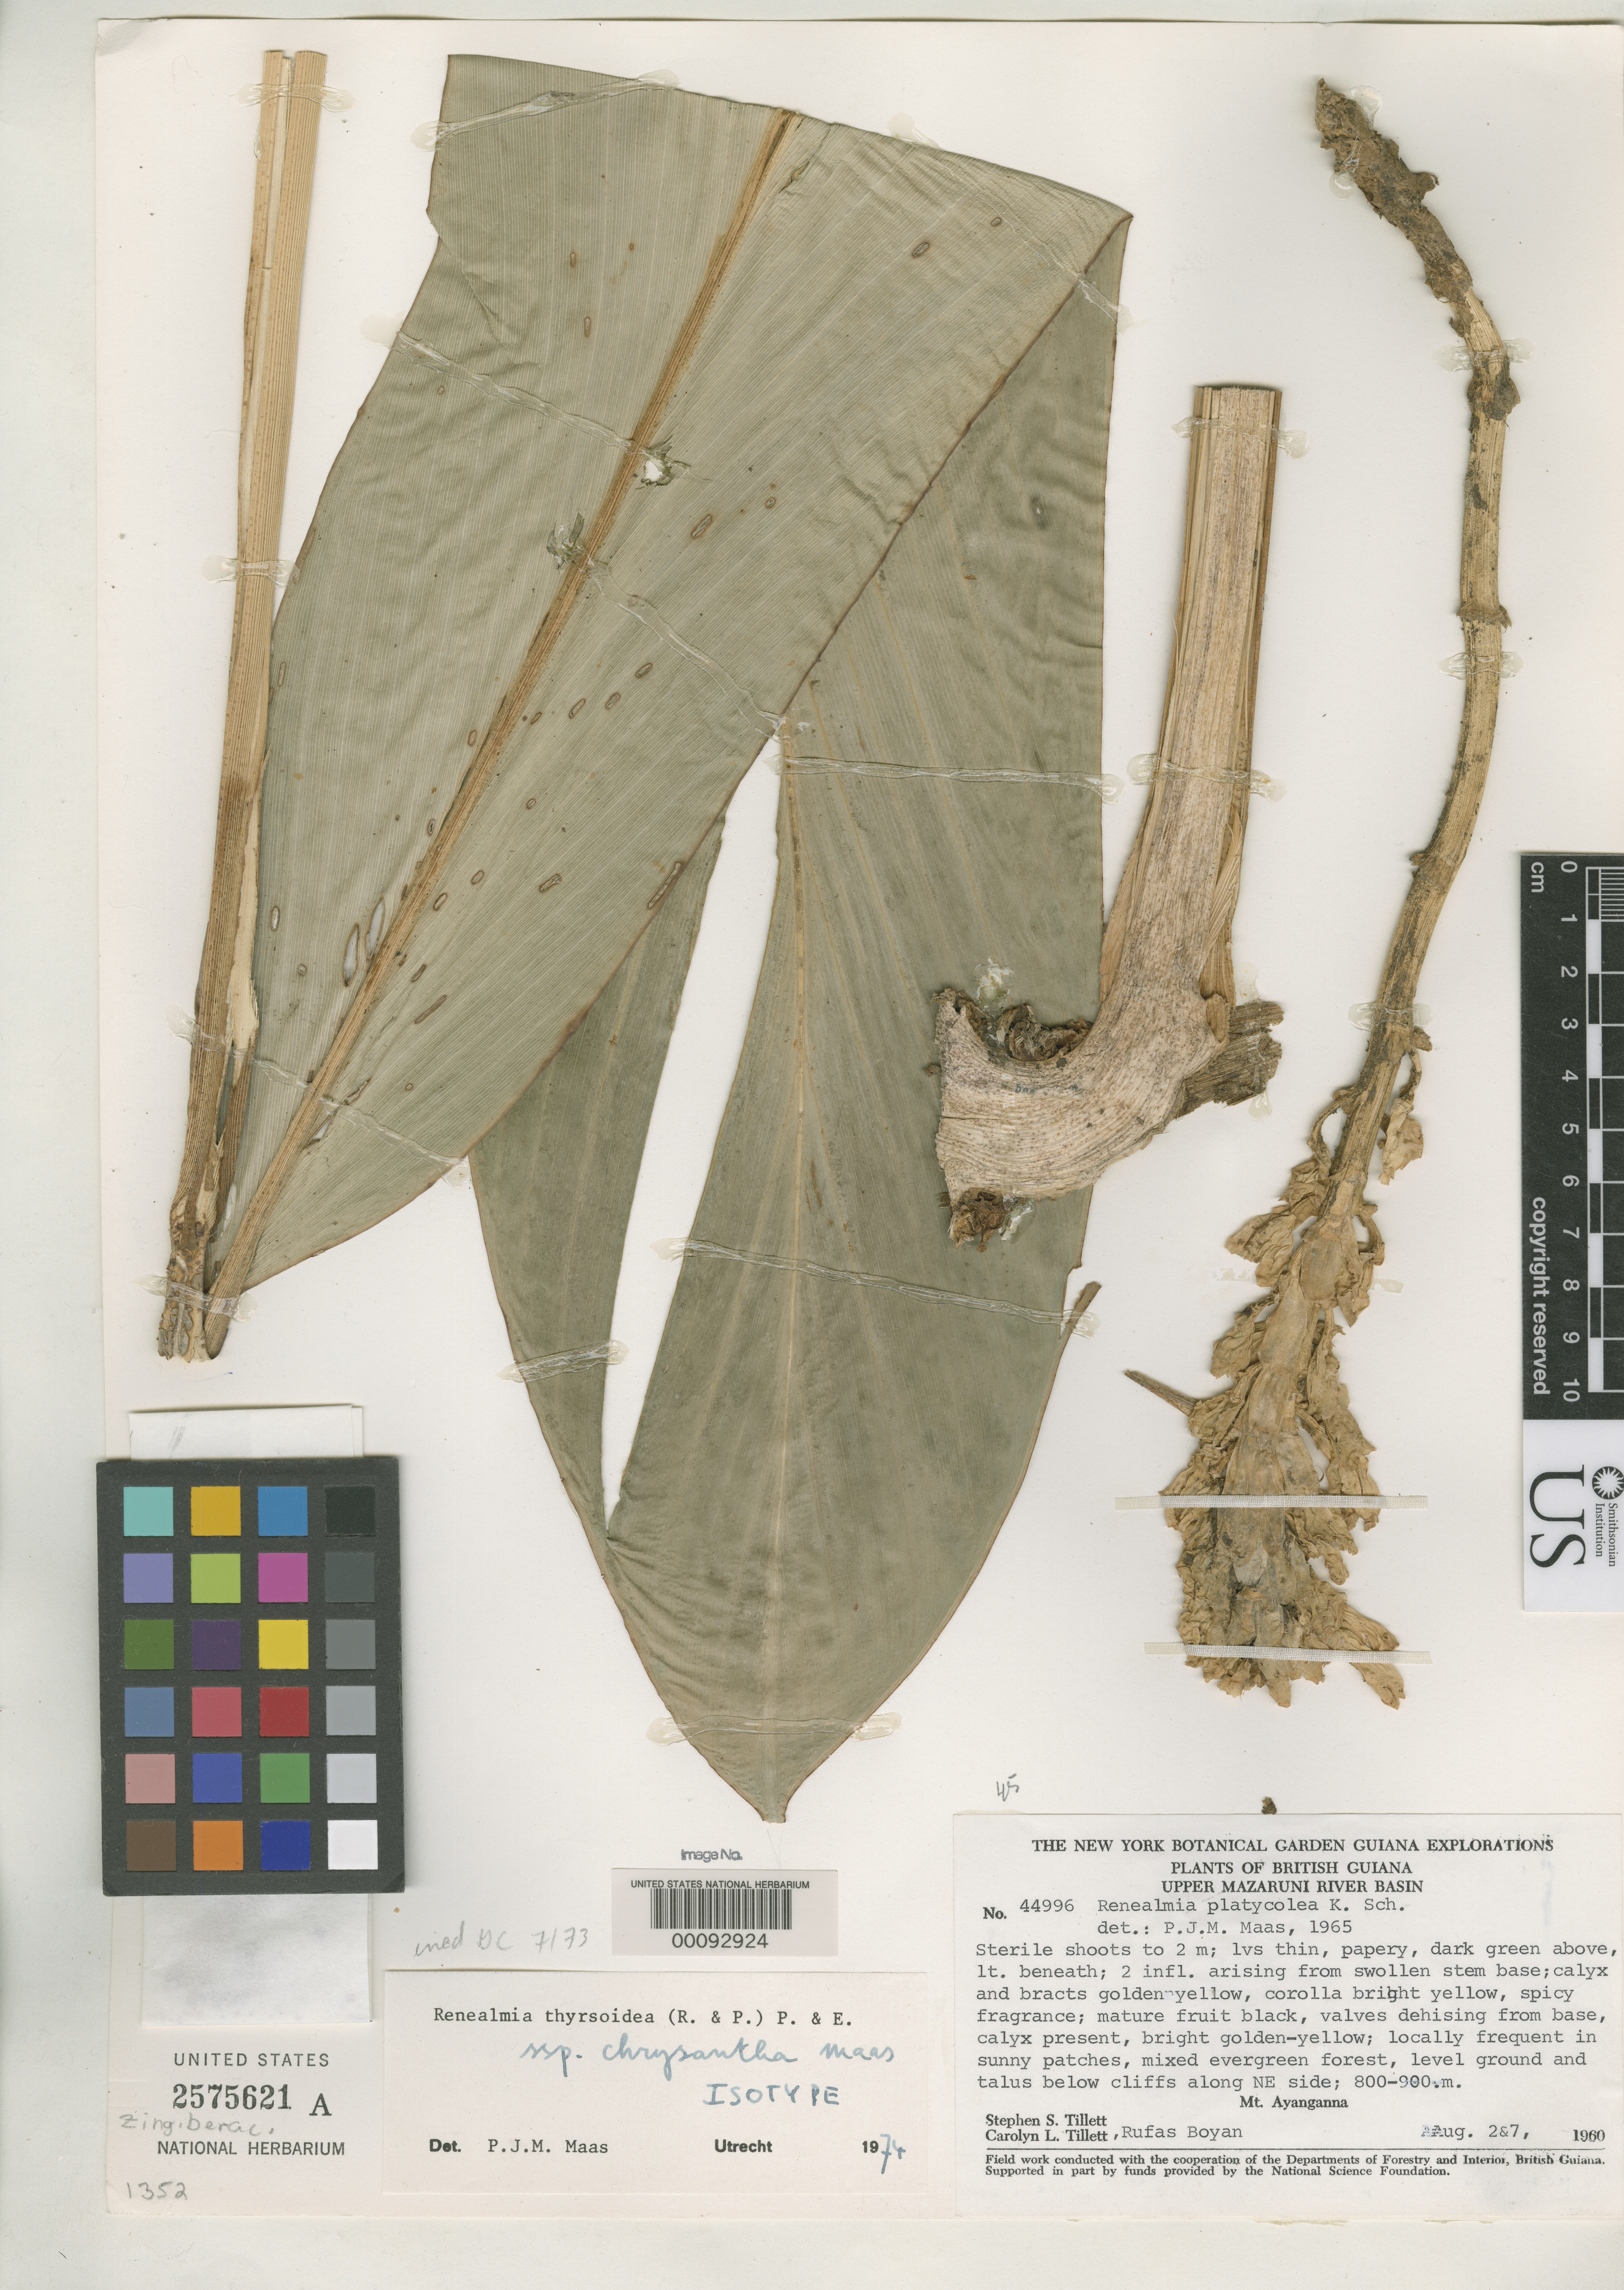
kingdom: Plantae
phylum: Tracheophyta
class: Liliopsida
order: Zingiberales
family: Zingiberaceae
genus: Renealmia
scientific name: Renealmia thyrsoidea subsp. chrysantha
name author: Maas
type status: Isotype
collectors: S. S. Tillett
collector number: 44996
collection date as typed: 02 Aug 1960 to 07 Aug 1960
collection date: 1960-08-02/1960-08-07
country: Guyana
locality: Mt. Ayanganna.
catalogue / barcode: US 2575621A